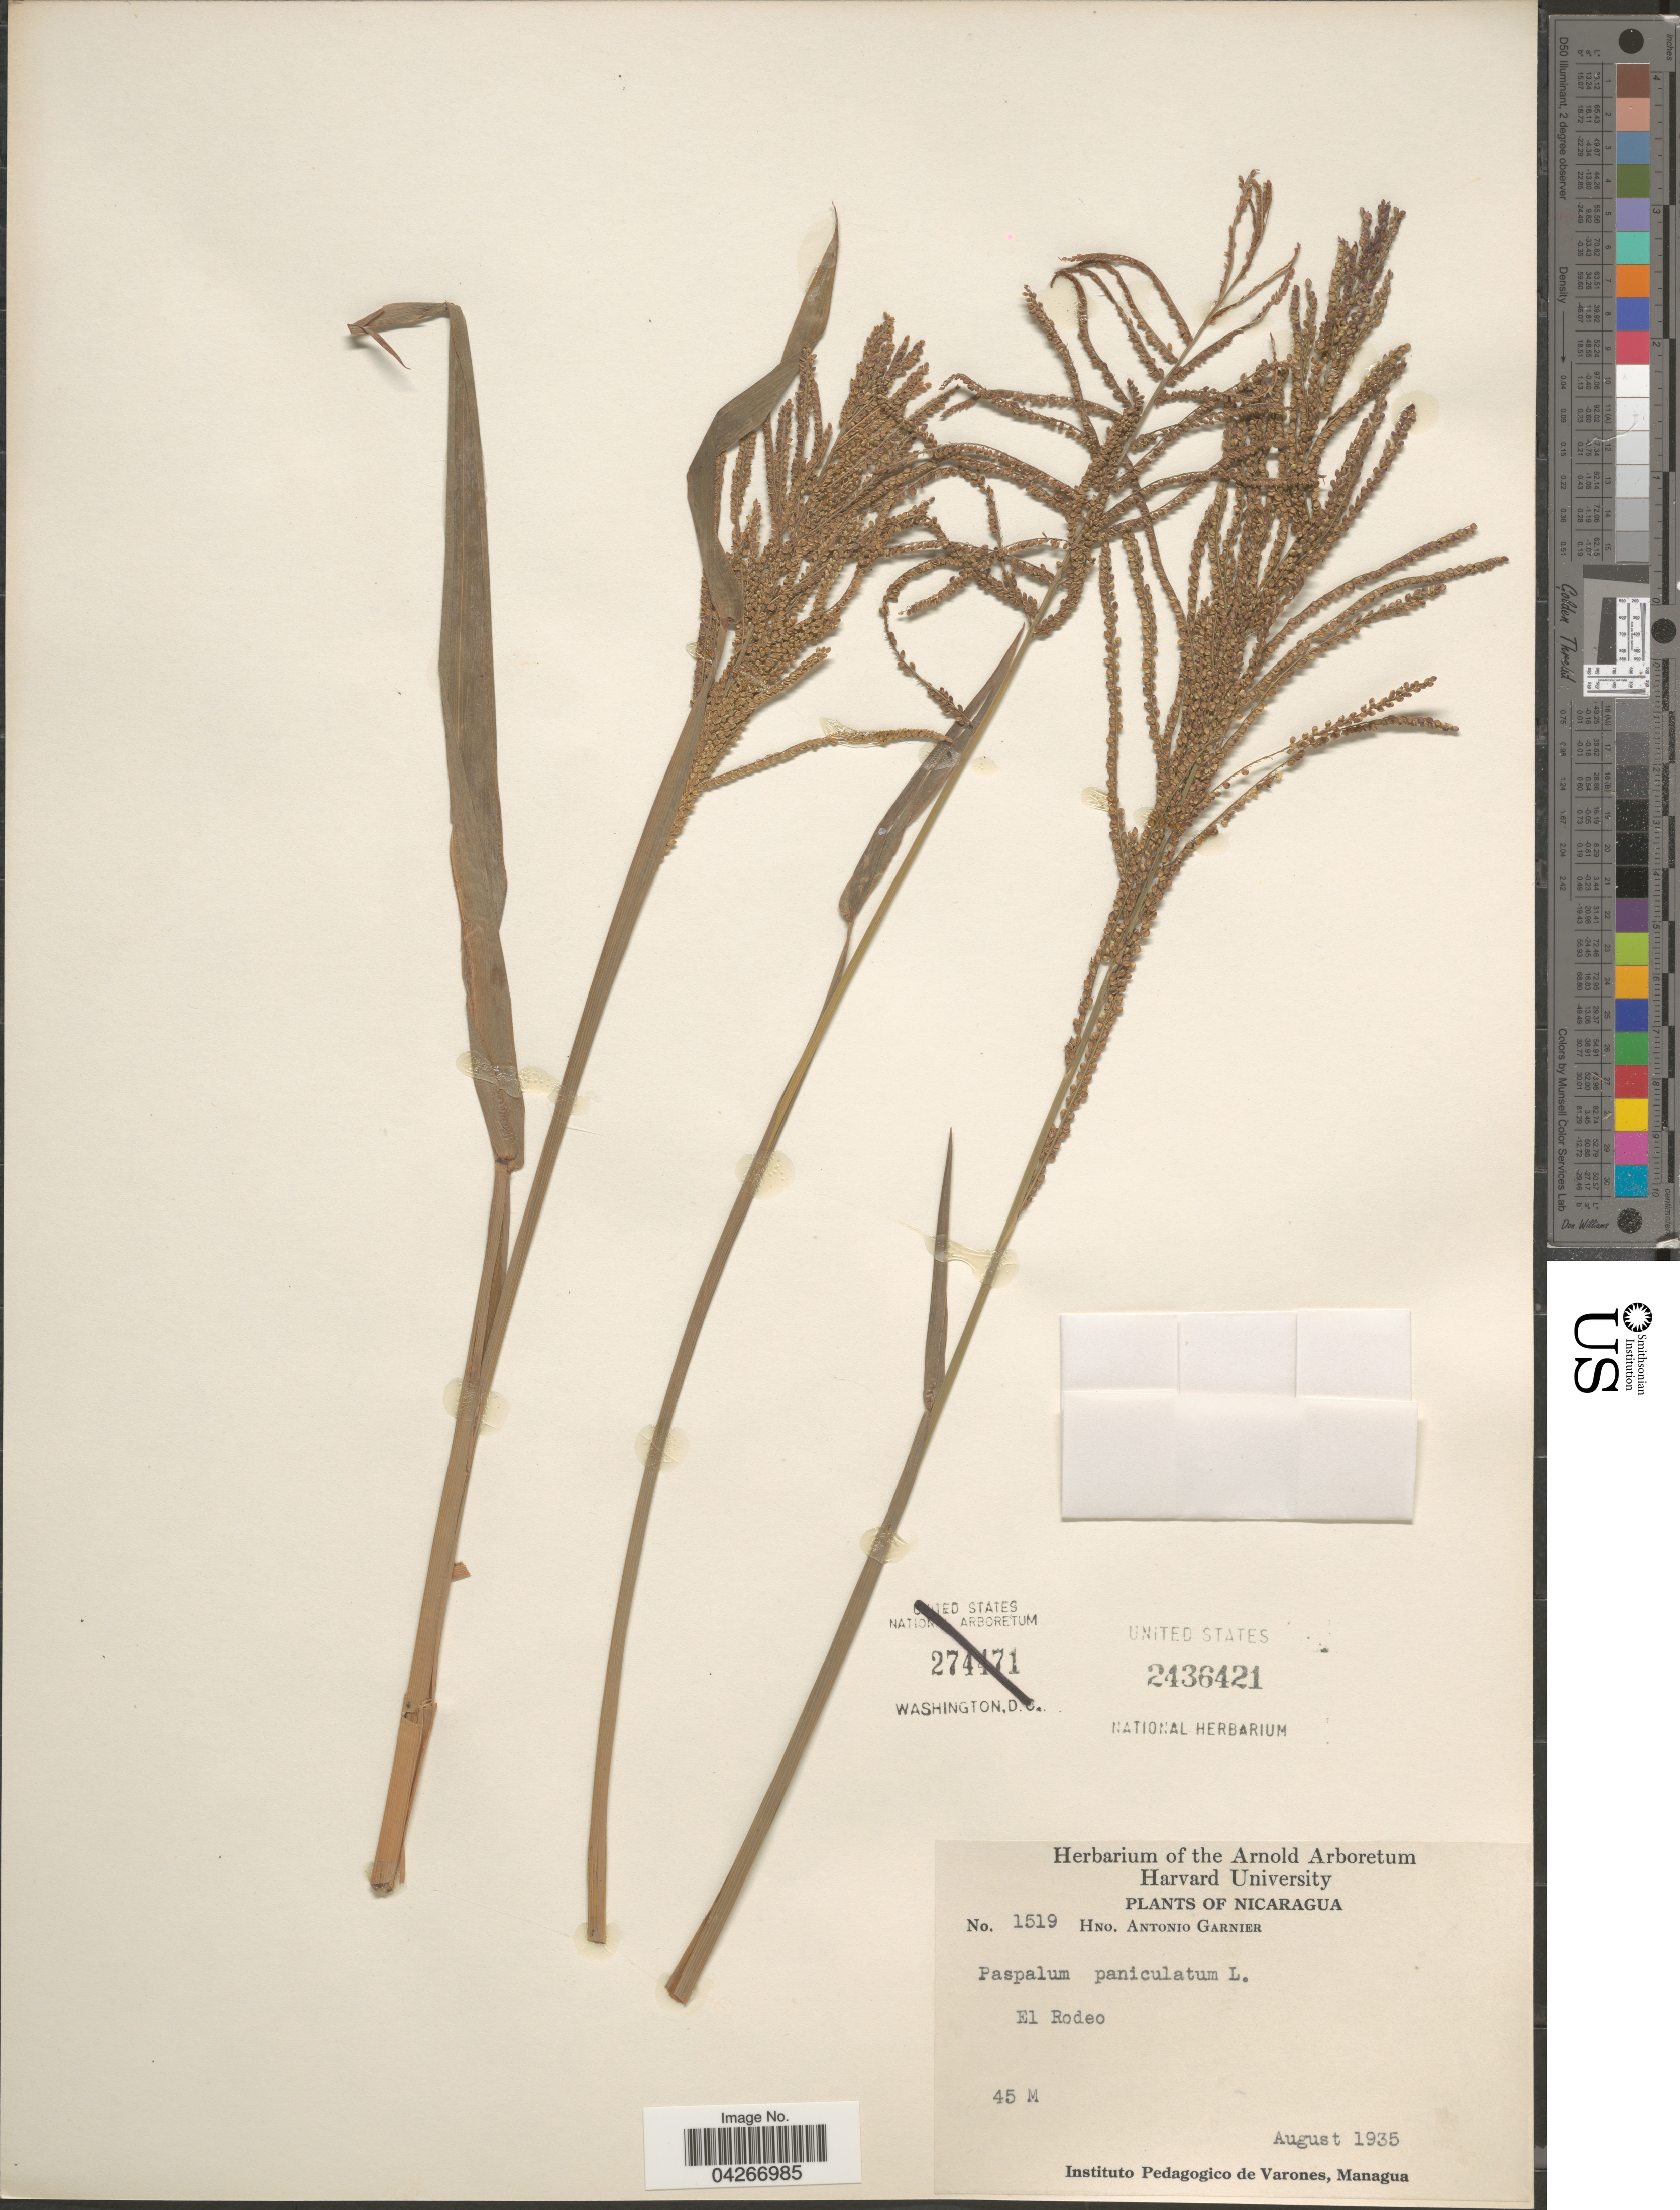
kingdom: Plantae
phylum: Tracheophyta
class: Liliopsida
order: Poales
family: Poaceae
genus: Paspalum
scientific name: Paspalum paniculatum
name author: L.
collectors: Bro. A. Garnier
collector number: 1519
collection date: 1935-08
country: Nicaragua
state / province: Managua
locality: El Rodeo.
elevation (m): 45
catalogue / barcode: US 2436421